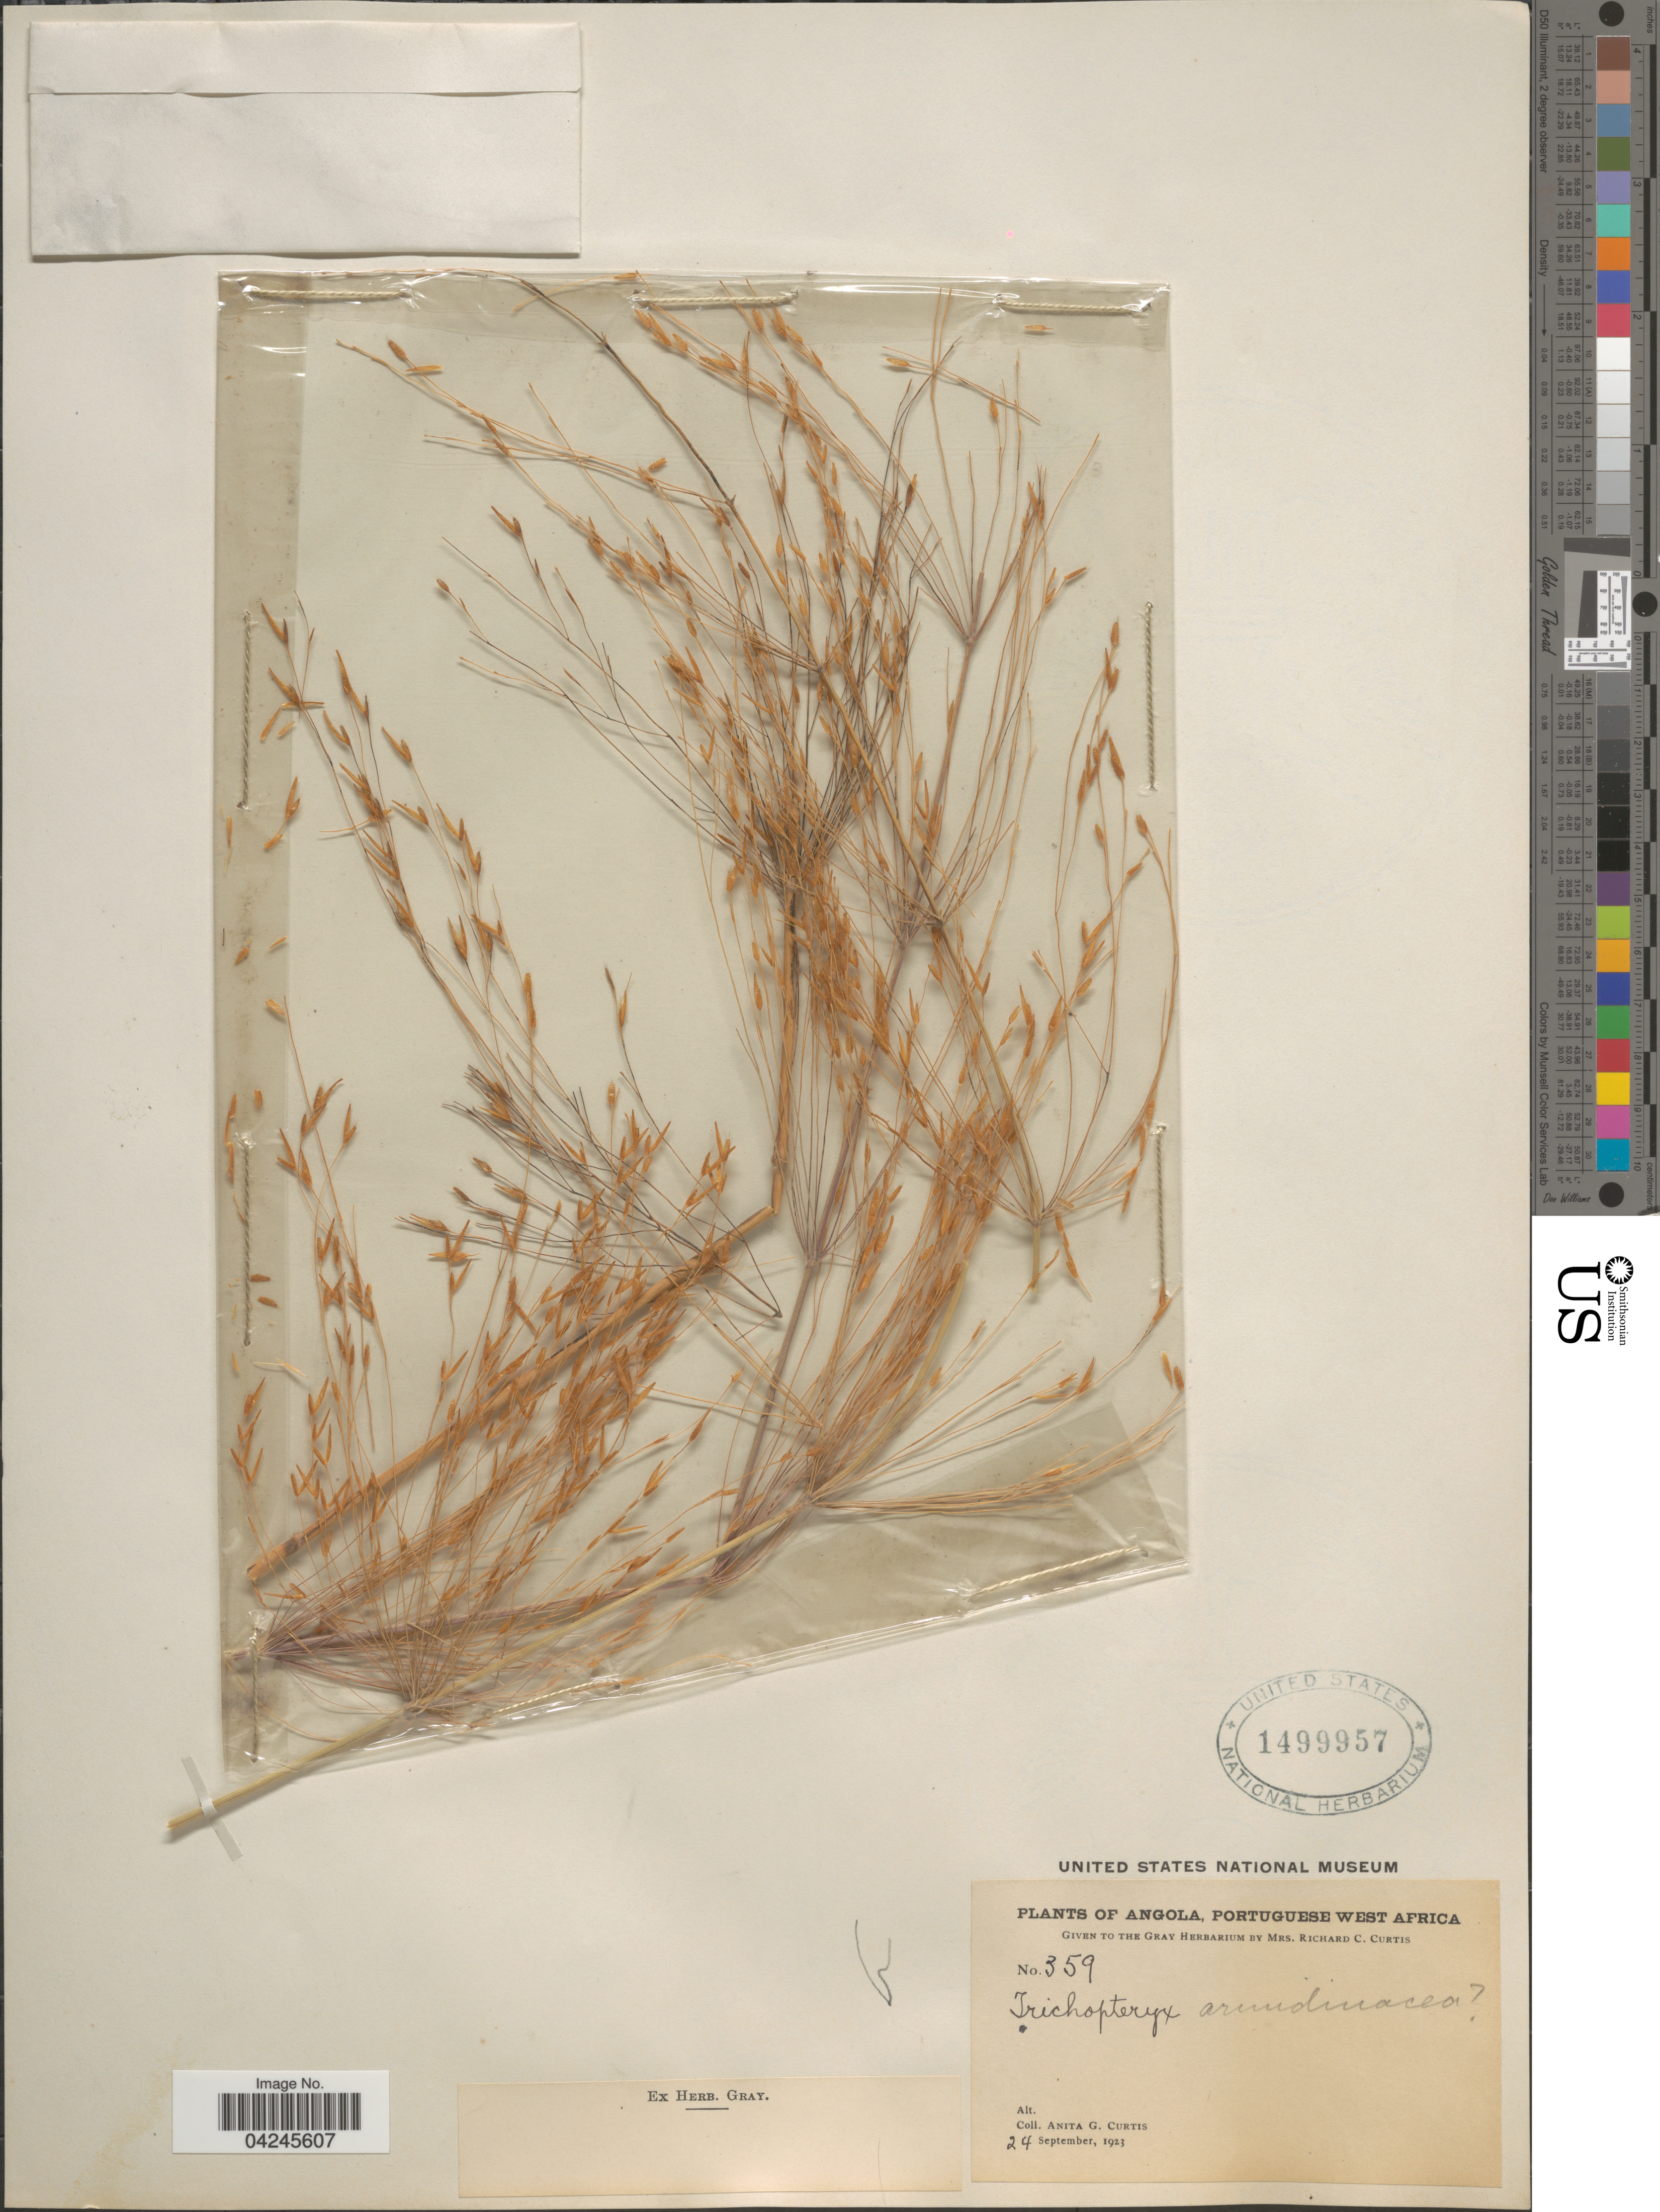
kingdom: Plantae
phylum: Tracheophyta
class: Liliopsida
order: Poales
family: Poaceae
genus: Loudetia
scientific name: Loudetia arundinacea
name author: (Hochst. ex A. Rich.) Steud.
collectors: A. Curtis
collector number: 359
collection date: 1923-09-24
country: Angola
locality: Portuguese West Africa.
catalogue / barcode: US 1499957